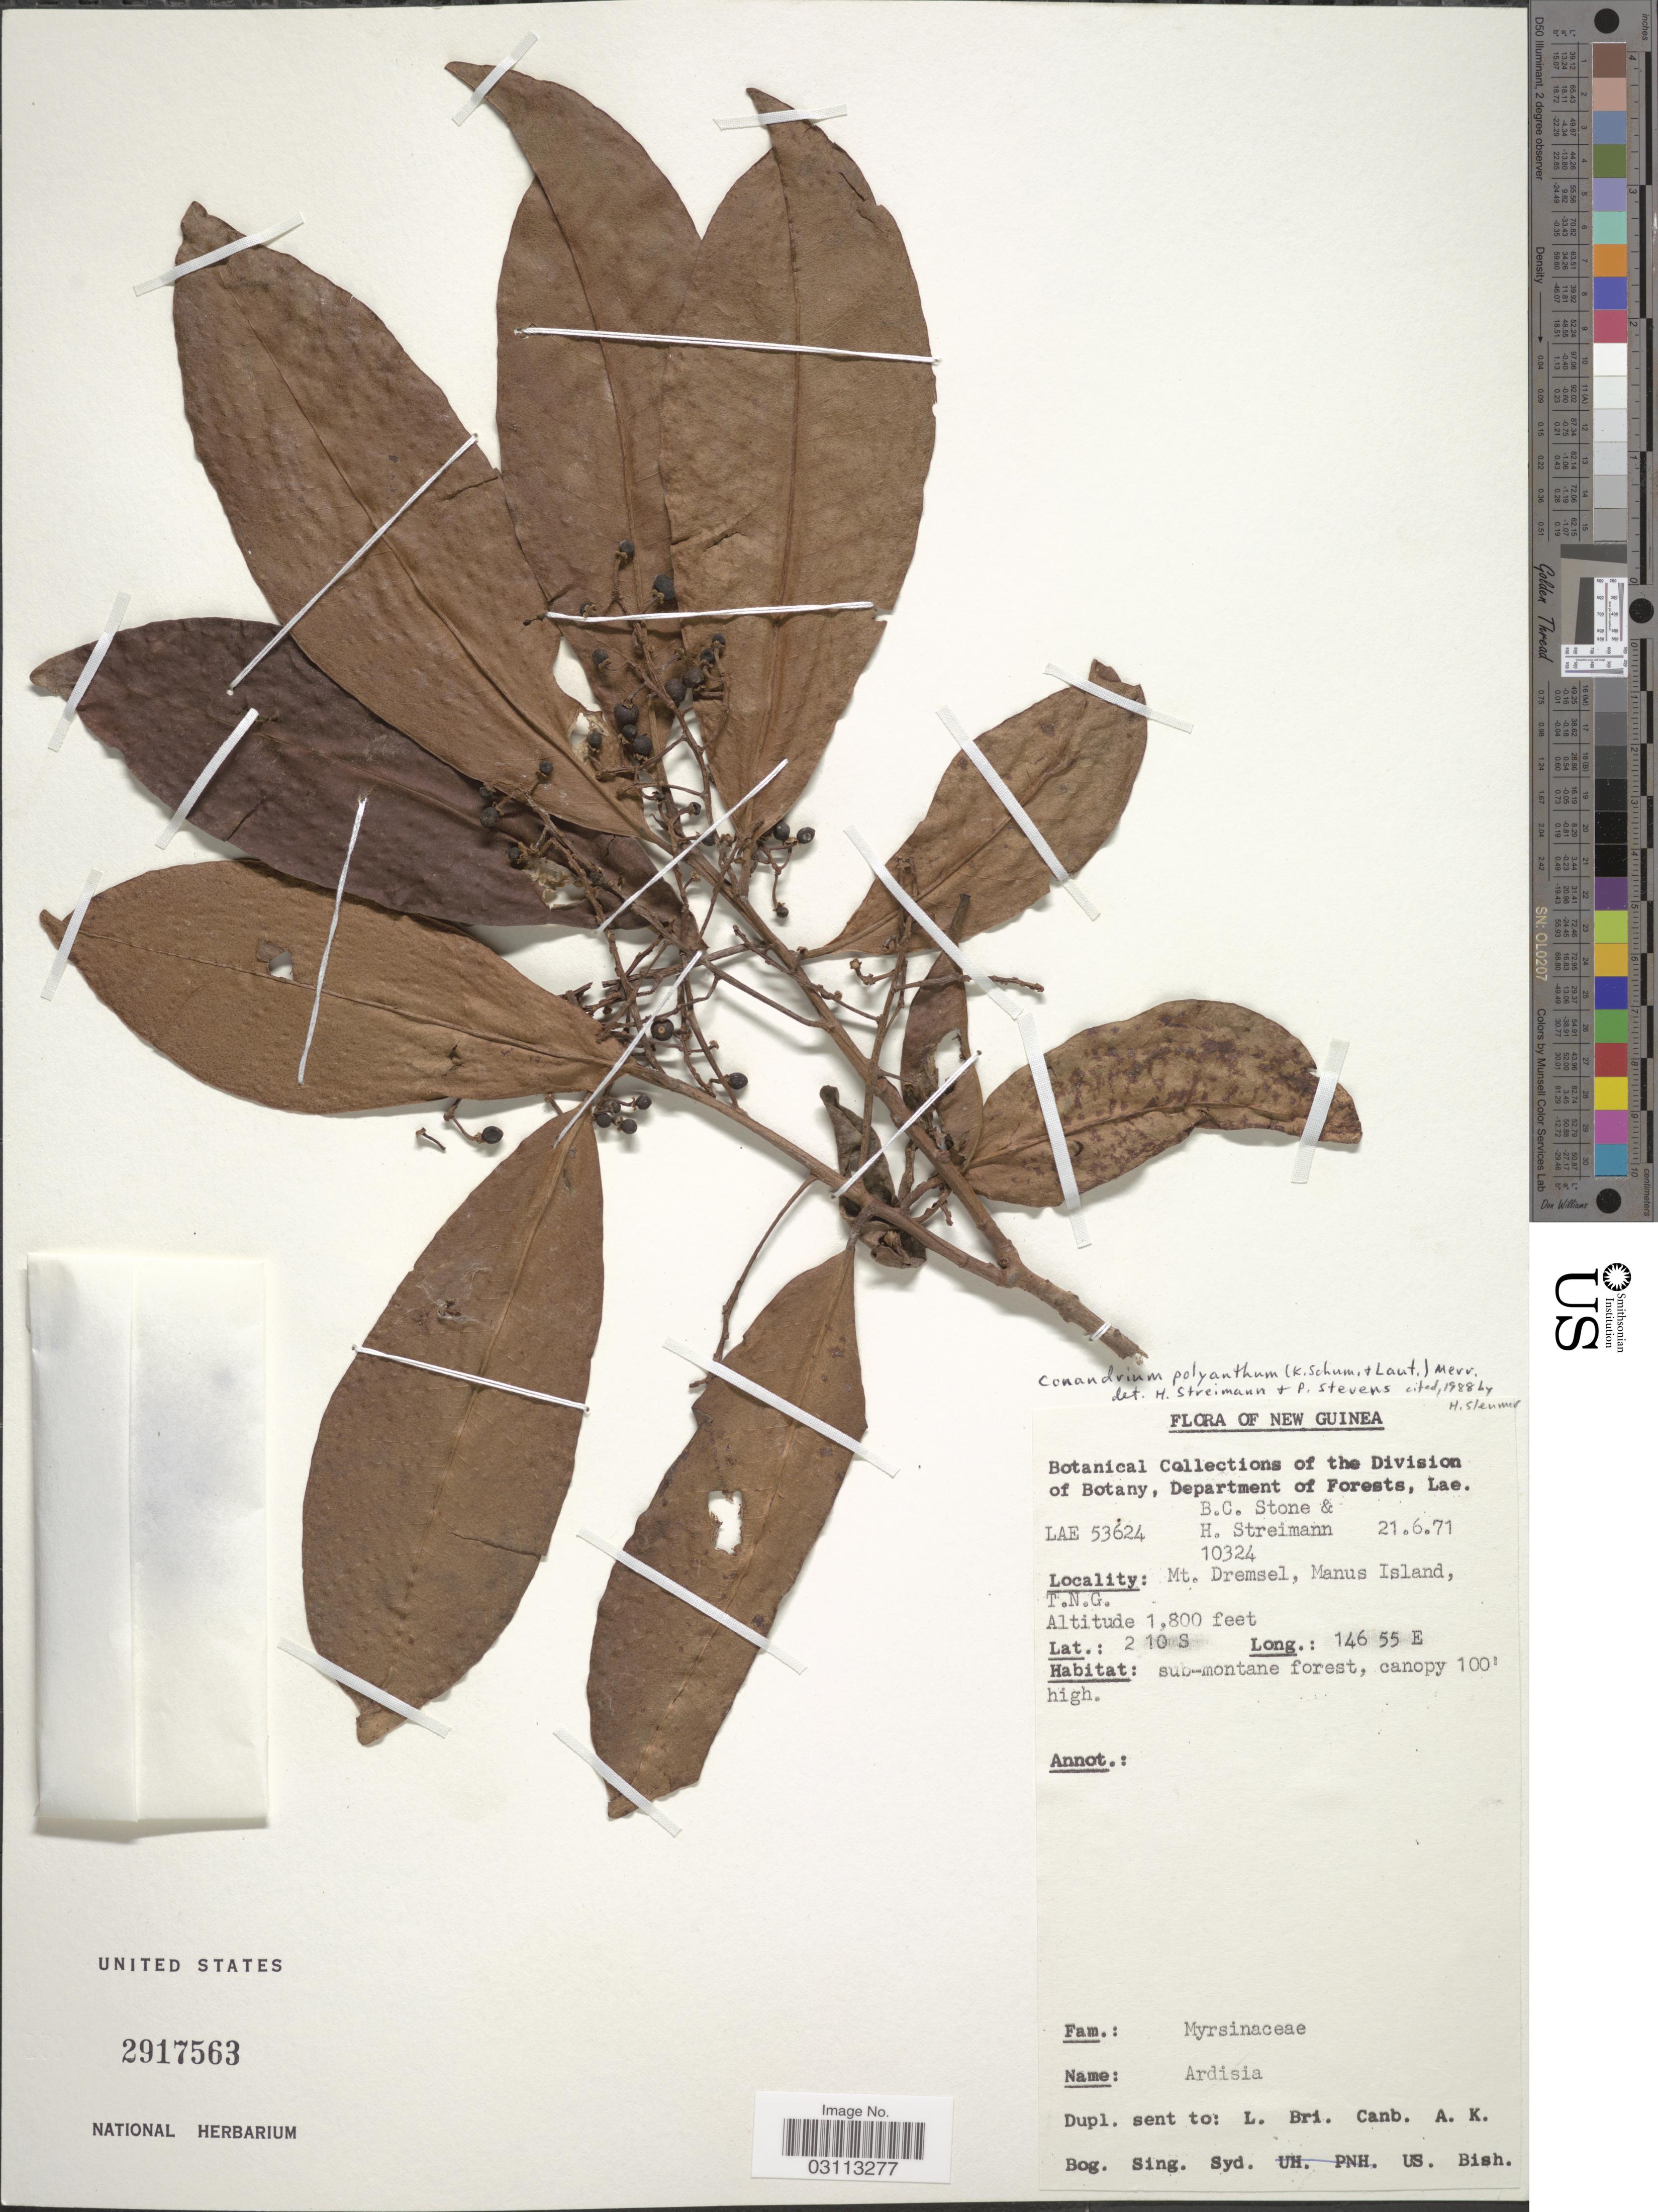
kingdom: Plantae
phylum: Tracheophyta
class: Magnoliopsida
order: Ericales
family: Primulaceae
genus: Conandrium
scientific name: Conandrium polyanthum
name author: (Lauterb. & K. Schum.) Mez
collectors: B. C. Stone & H. Streimann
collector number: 10324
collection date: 1971-06-21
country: Papua New Guinea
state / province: Manus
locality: New Guinea. Mt. Dremsel, Manus Island, T.N.G.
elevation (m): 549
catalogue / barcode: US 2917563